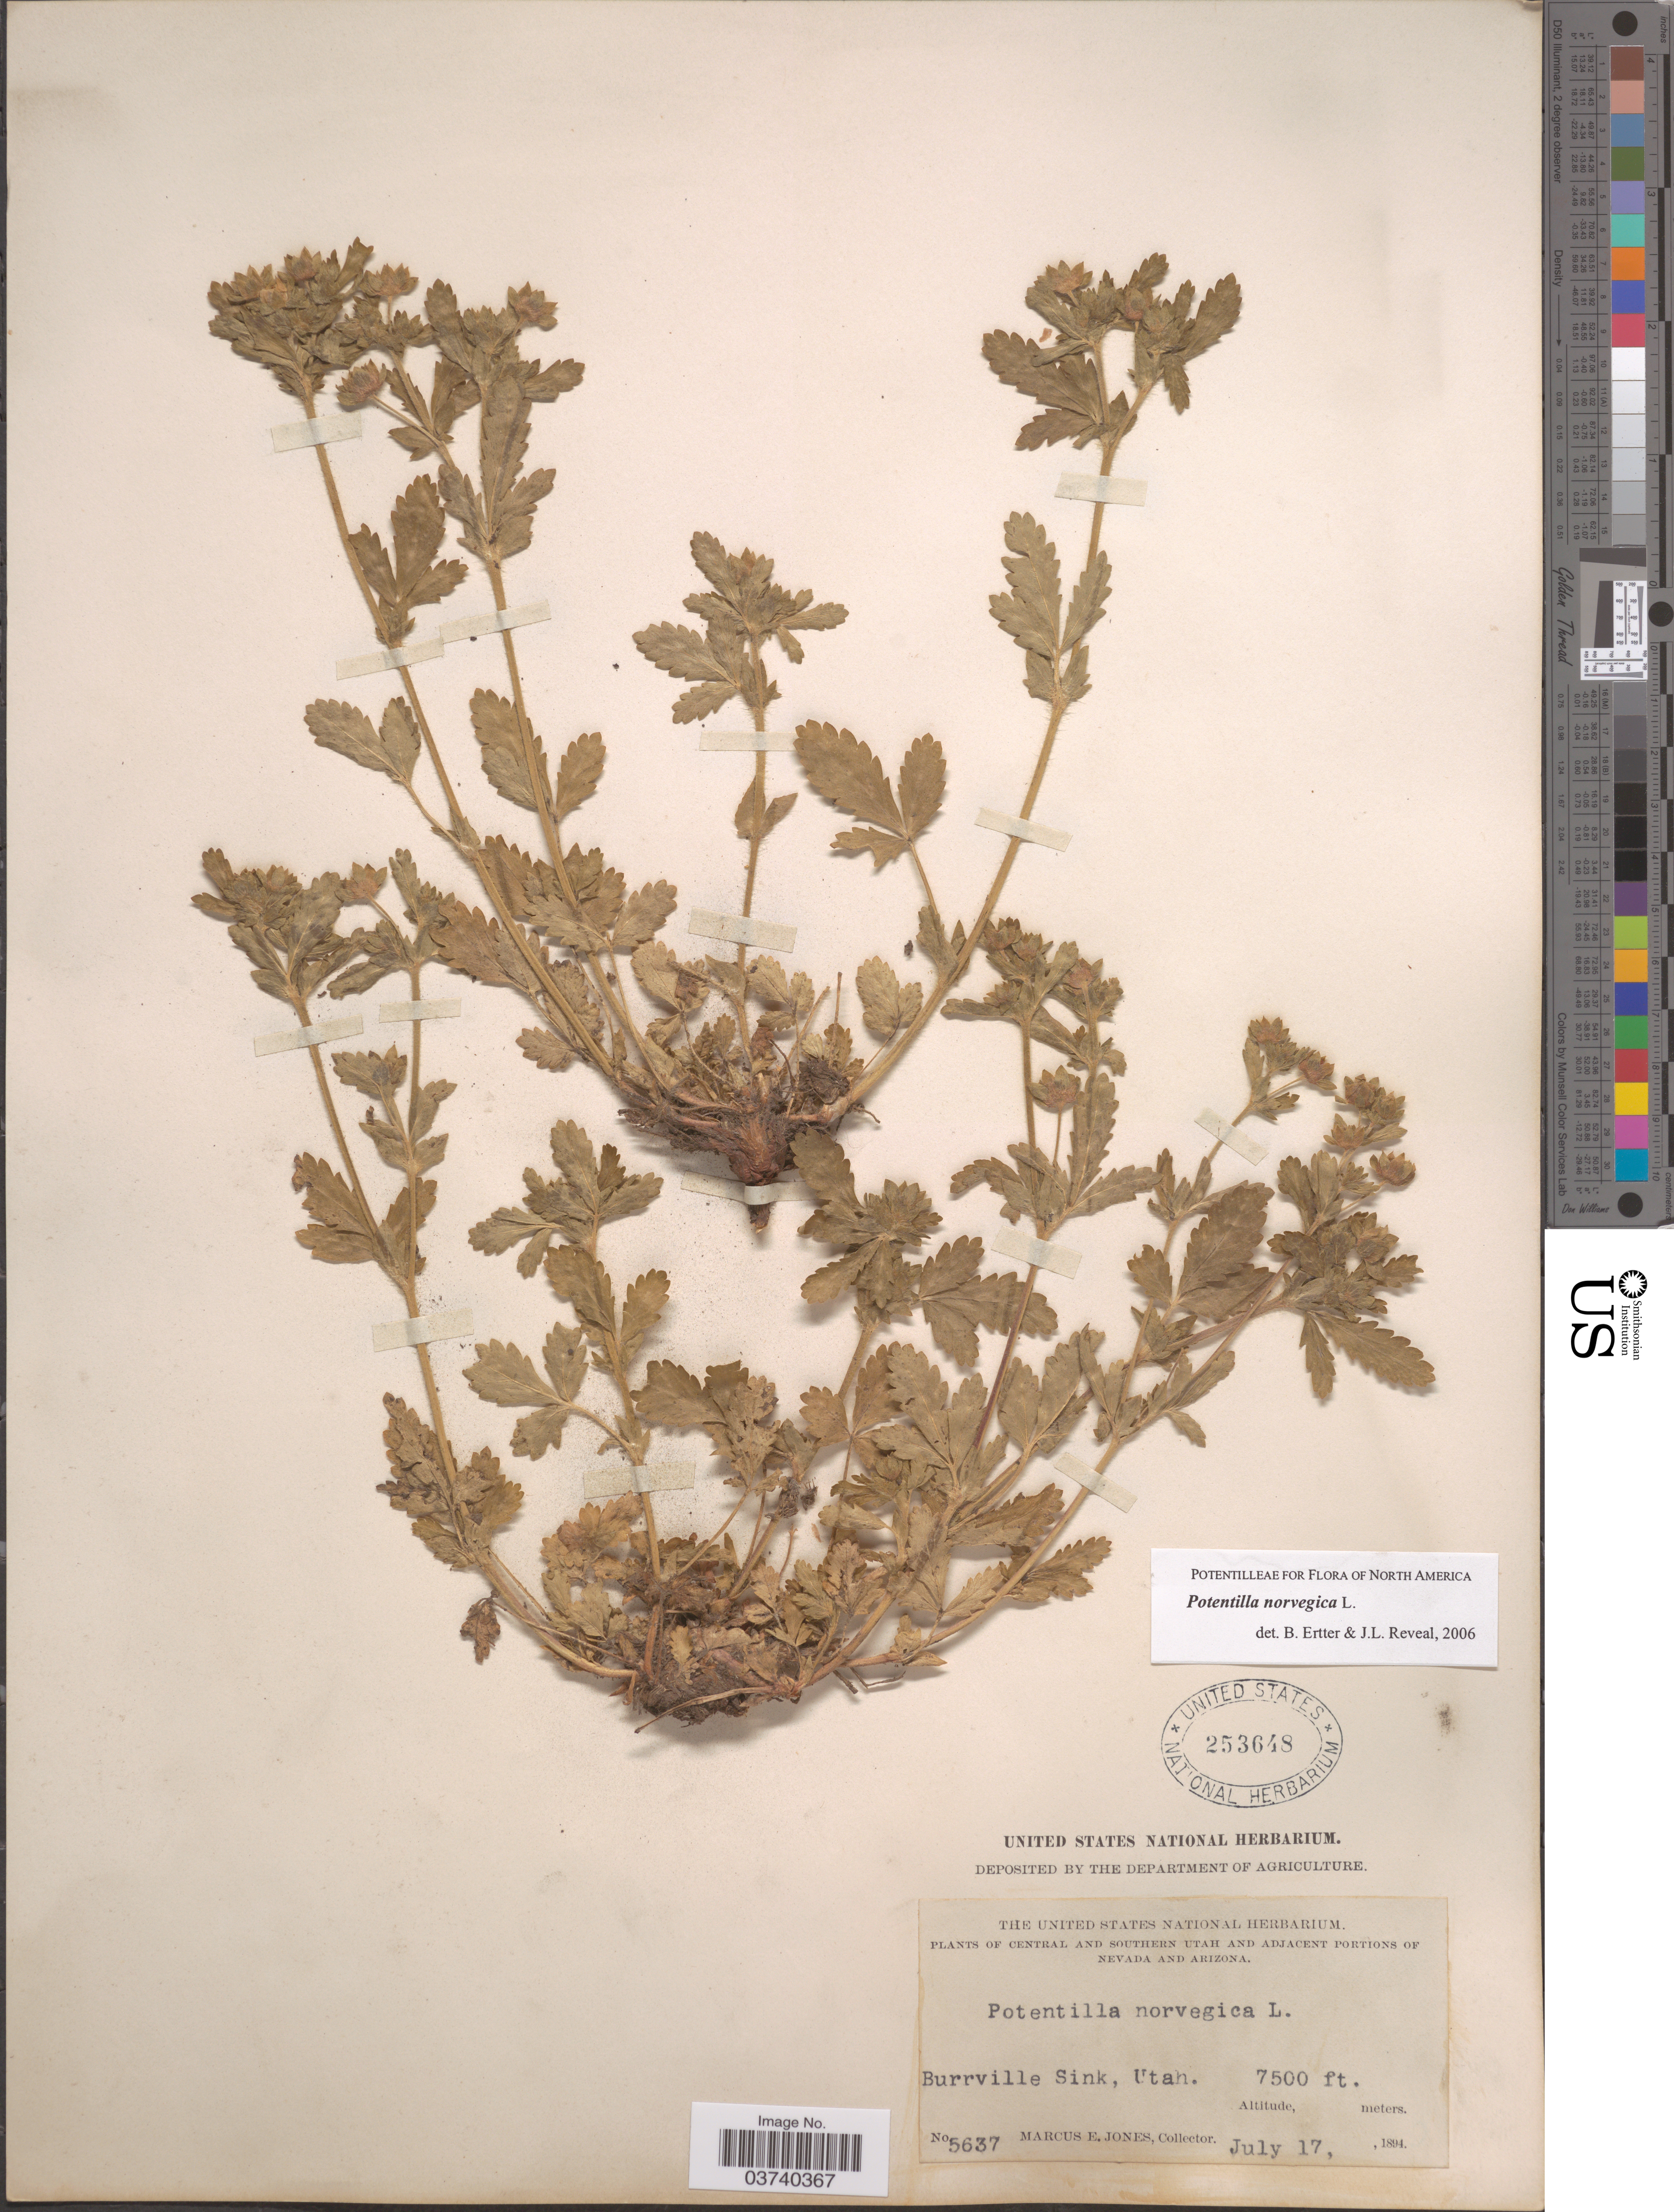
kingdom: Plantae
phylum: Tracheophyta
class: Magnoliopsida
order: Rosales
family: Rosaceae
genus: Potentilla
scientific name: Potentilla norvegica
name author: L.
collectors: M. E. Jones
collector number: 5637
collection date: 1894-07-17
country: United States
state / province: Utah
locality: Central and Southern Utah. Burrville Sink.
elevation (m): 2286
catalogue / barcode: US 253648